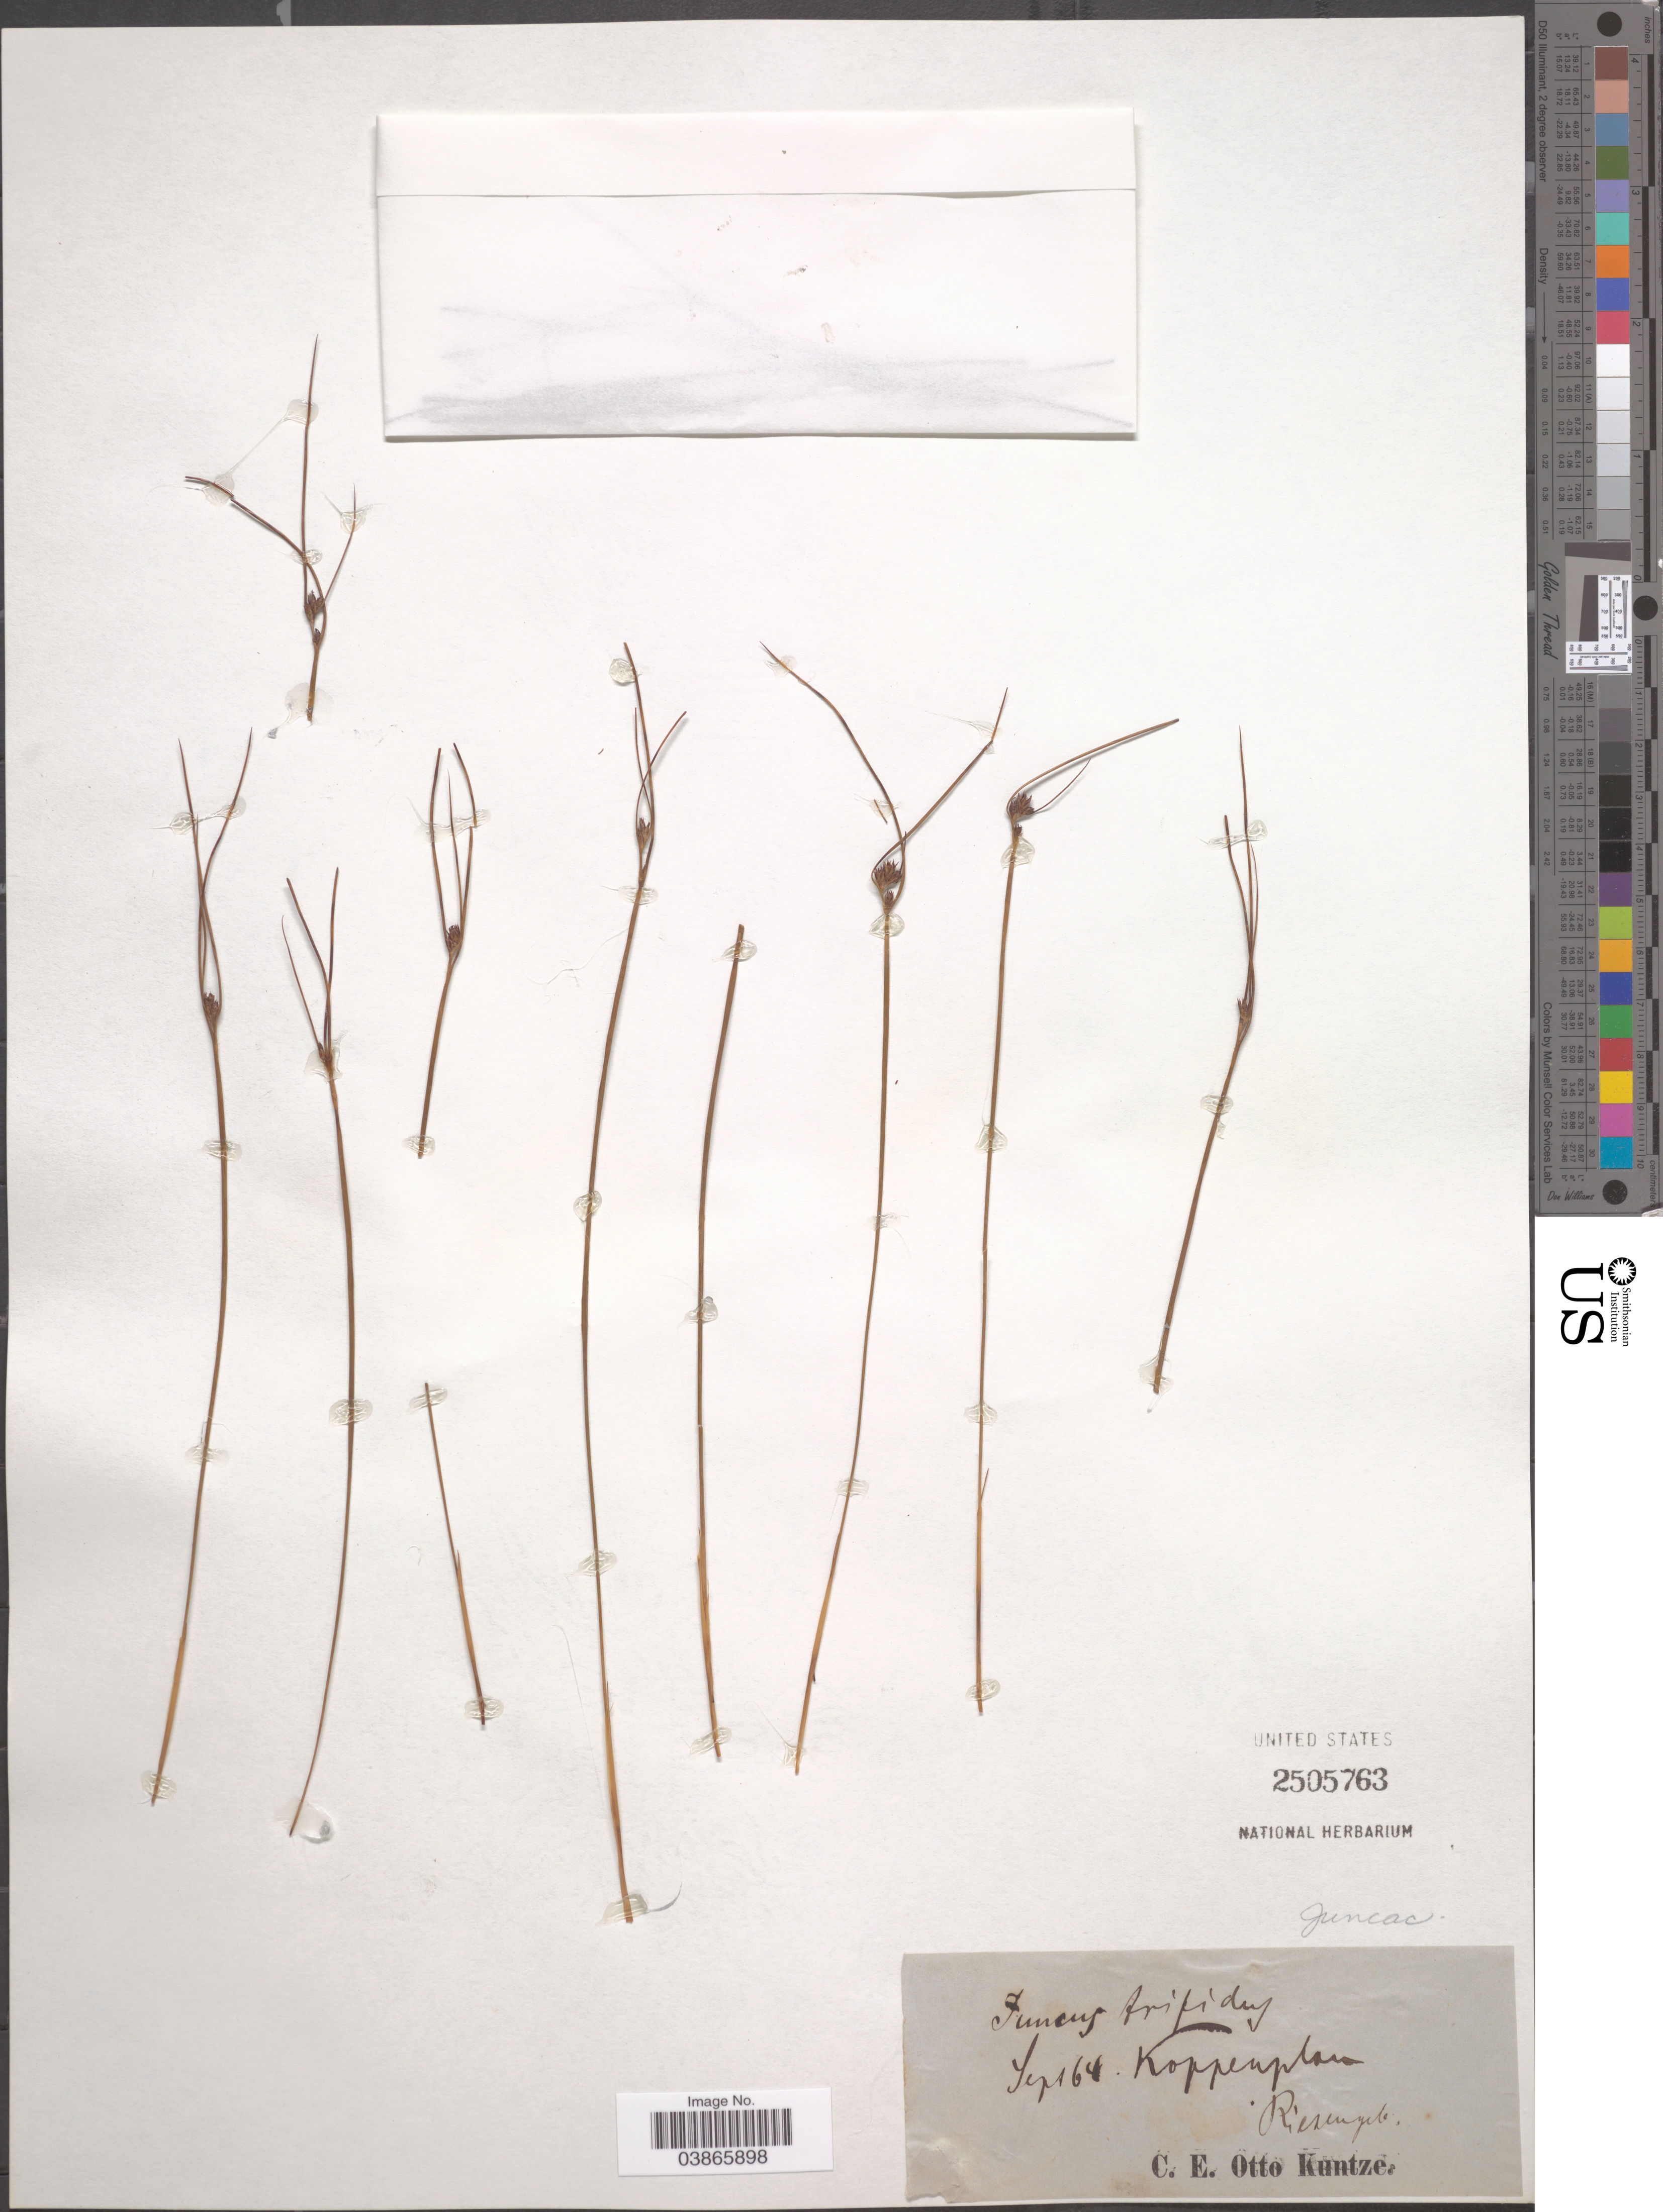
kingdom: Plantae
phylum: Tracheophyta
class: Liliopsida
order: Poales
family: Juncaceae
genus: Juncus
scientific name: Juncus trifidus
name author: L.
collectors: C.E.O. Kuntze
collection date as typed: Transcribed d/m/y: /9/64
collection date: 1864-09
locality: Koppenplan. Riezengete. [interpreted]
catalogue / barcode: US 2505763